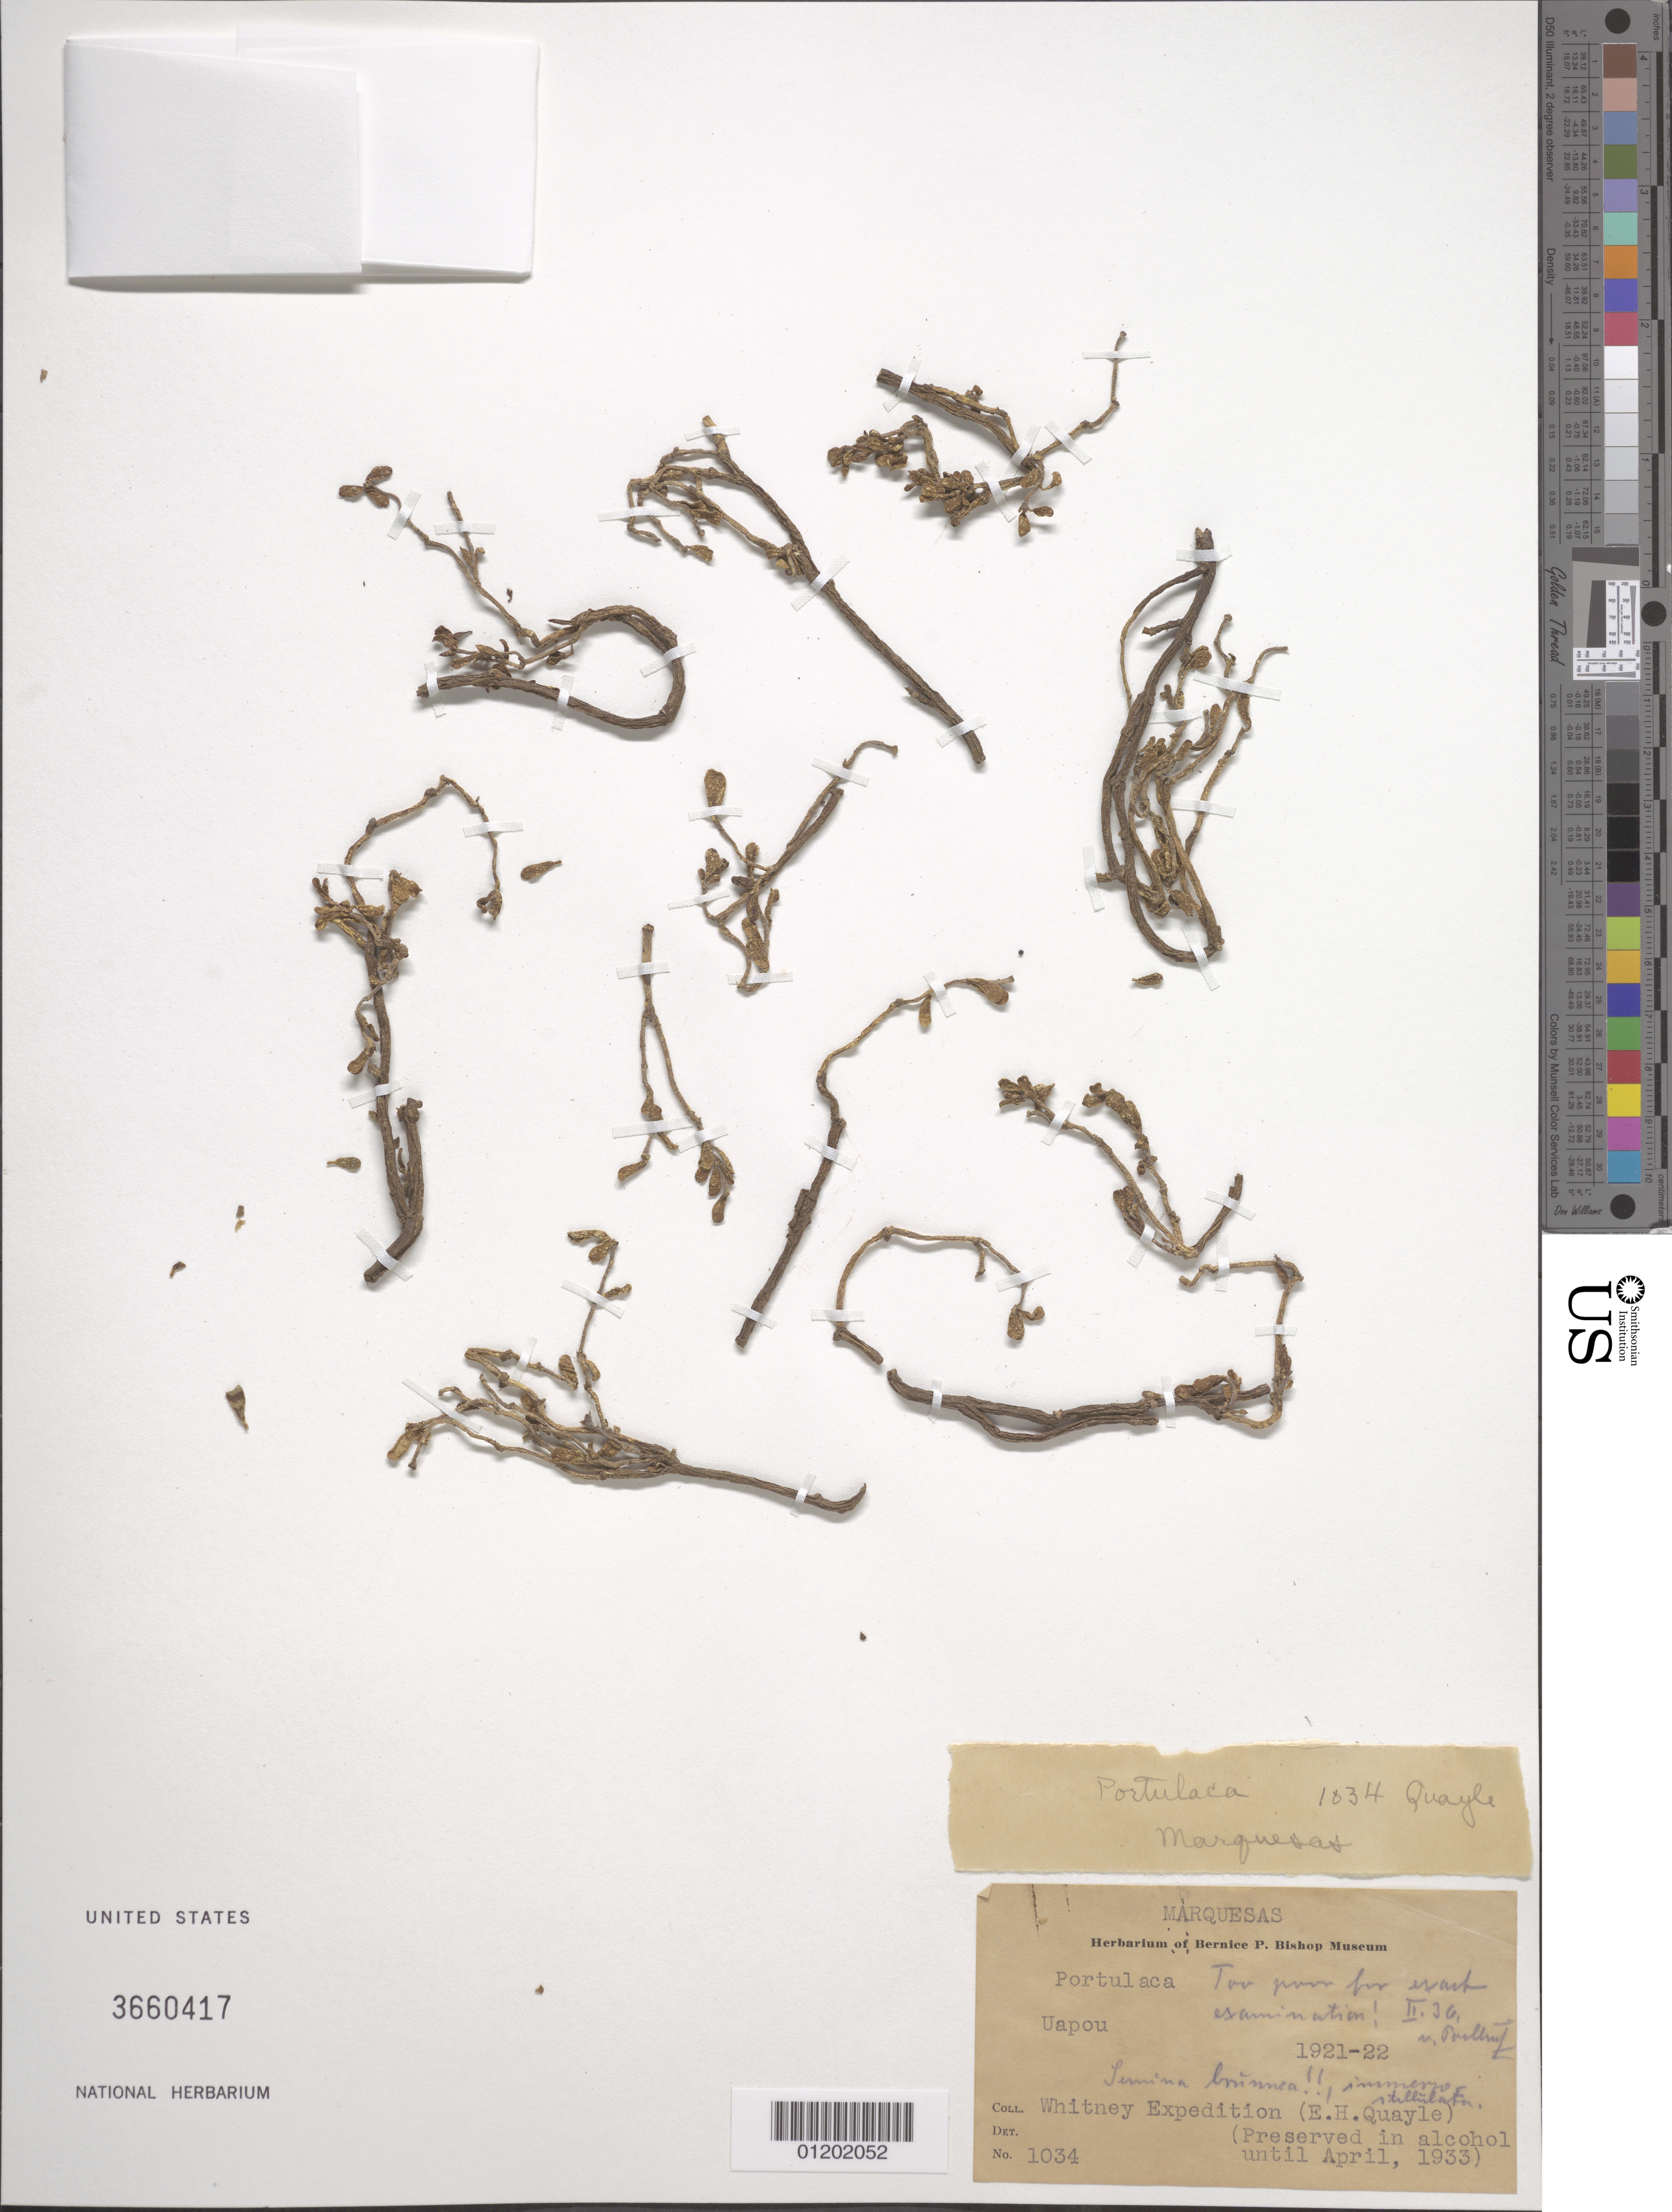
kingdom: Plantae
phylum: Tracheophyta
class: Magnoliopsida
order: Caryophyllales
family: Portulacaceae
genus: Portulaca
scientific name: Portulaca sp.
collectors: E. Quayle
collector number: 1034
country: French Polynesia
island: Ua Pou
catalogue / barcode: US 3660417